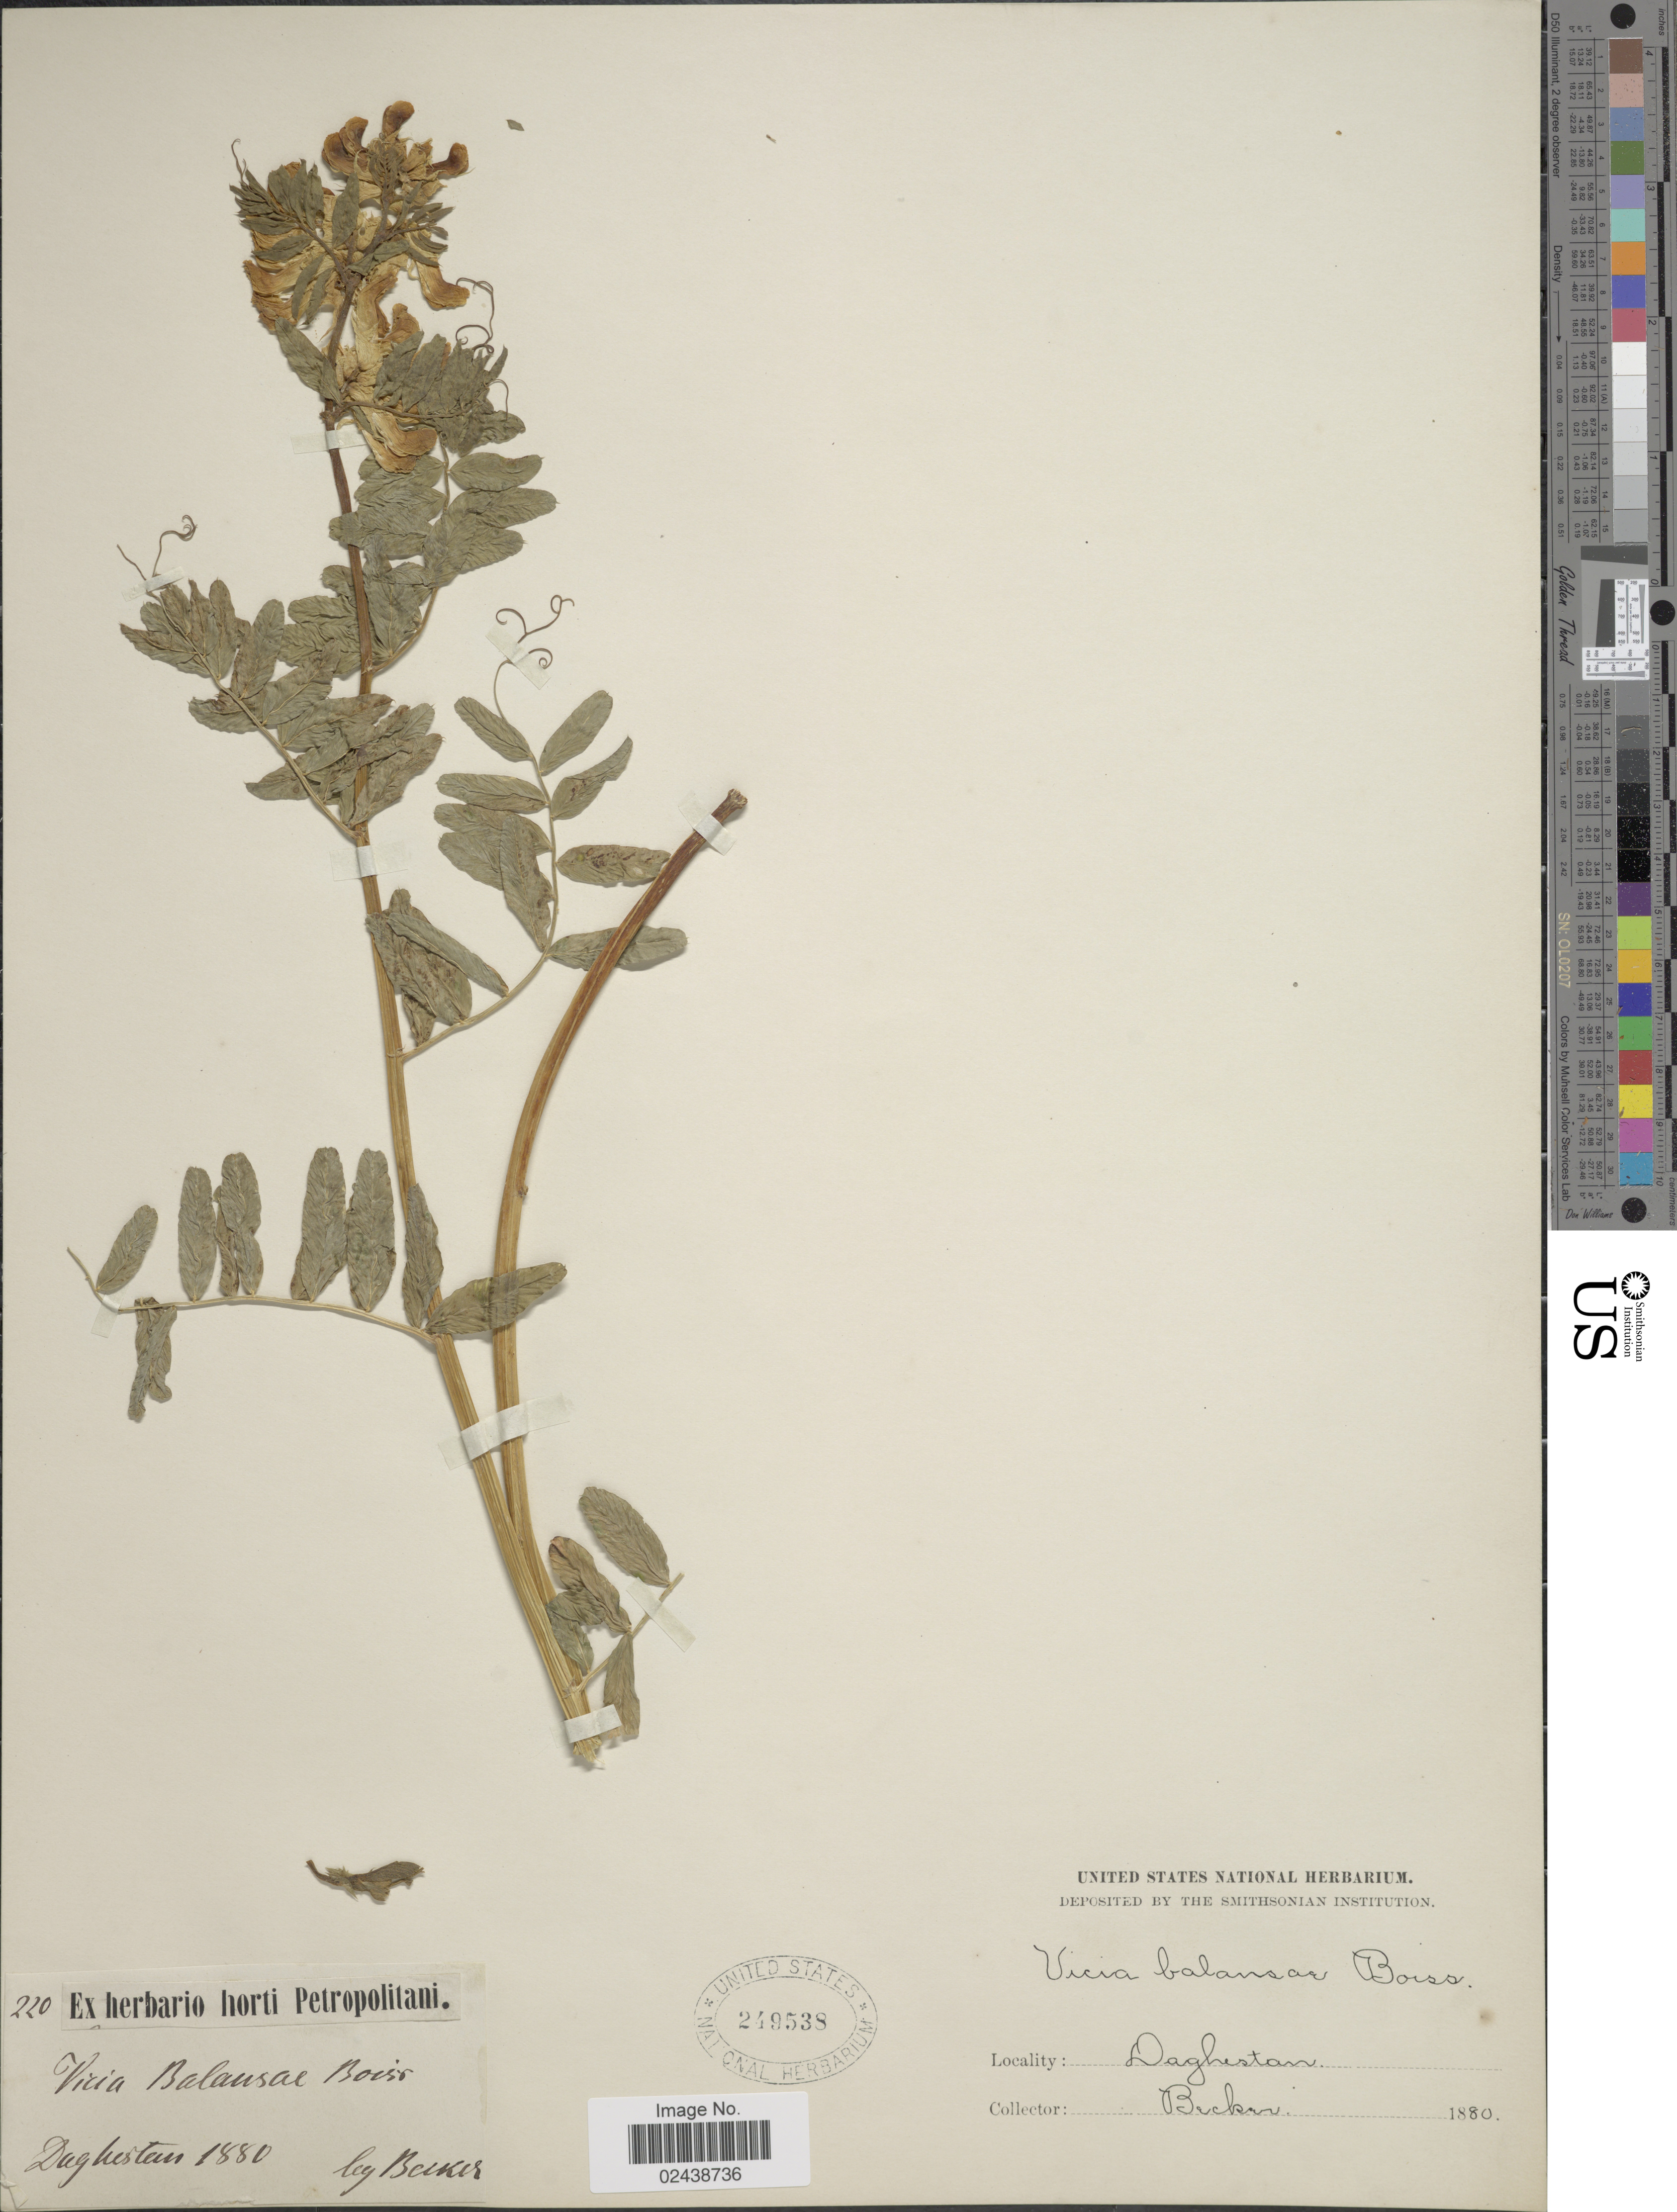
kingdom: Plantae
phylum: Tracheophyta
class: Magnoliopsida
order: Fabales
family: Fabaceae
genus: Vicia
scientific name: Vicia balansae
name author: Boiss.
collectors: -. Becker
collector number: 220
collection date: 1880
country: Russian Federation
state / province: Dagestan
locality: Daghestan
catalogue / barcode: US 249538